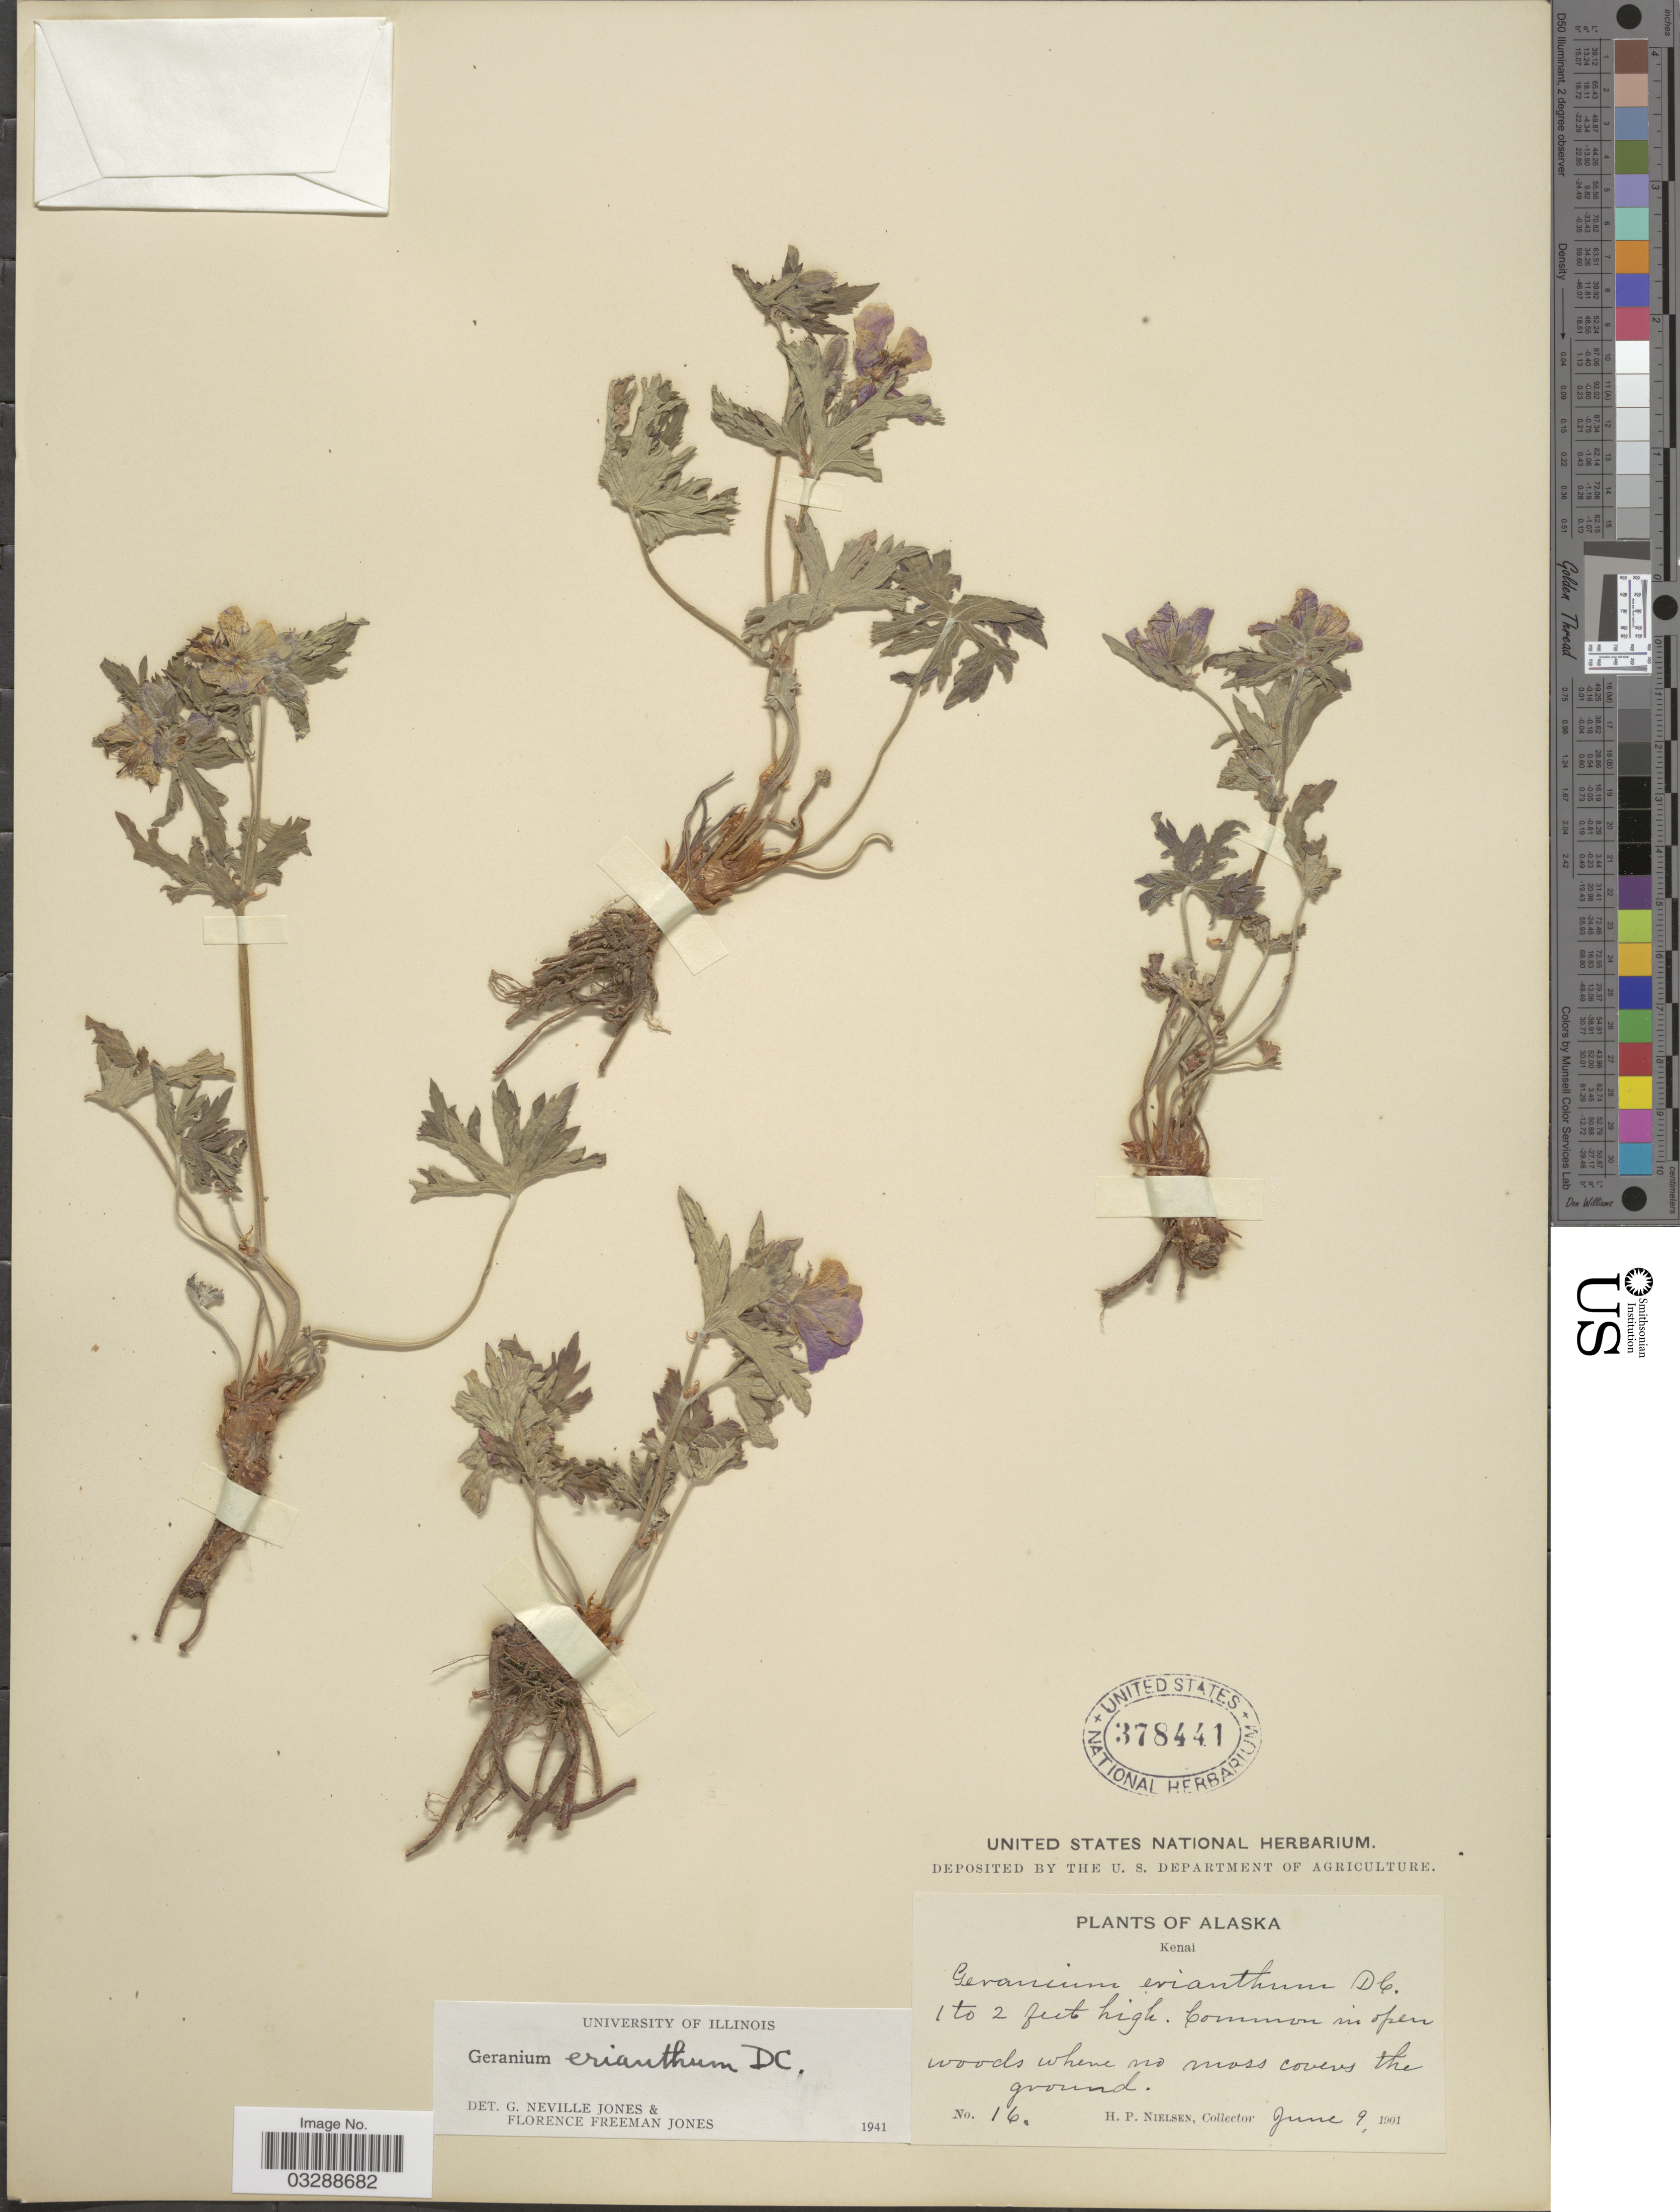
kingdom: Plantae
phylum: Tracheophyta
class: Magnoliopsida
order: Geraniales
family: Geraniaceae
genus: Geranium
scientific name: Geranium erianthum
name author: DC.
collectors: H. P. Nielsen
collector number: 16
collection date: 1901-06-09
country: United States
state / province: Alaska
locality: Kenai.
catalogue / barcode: US 378441